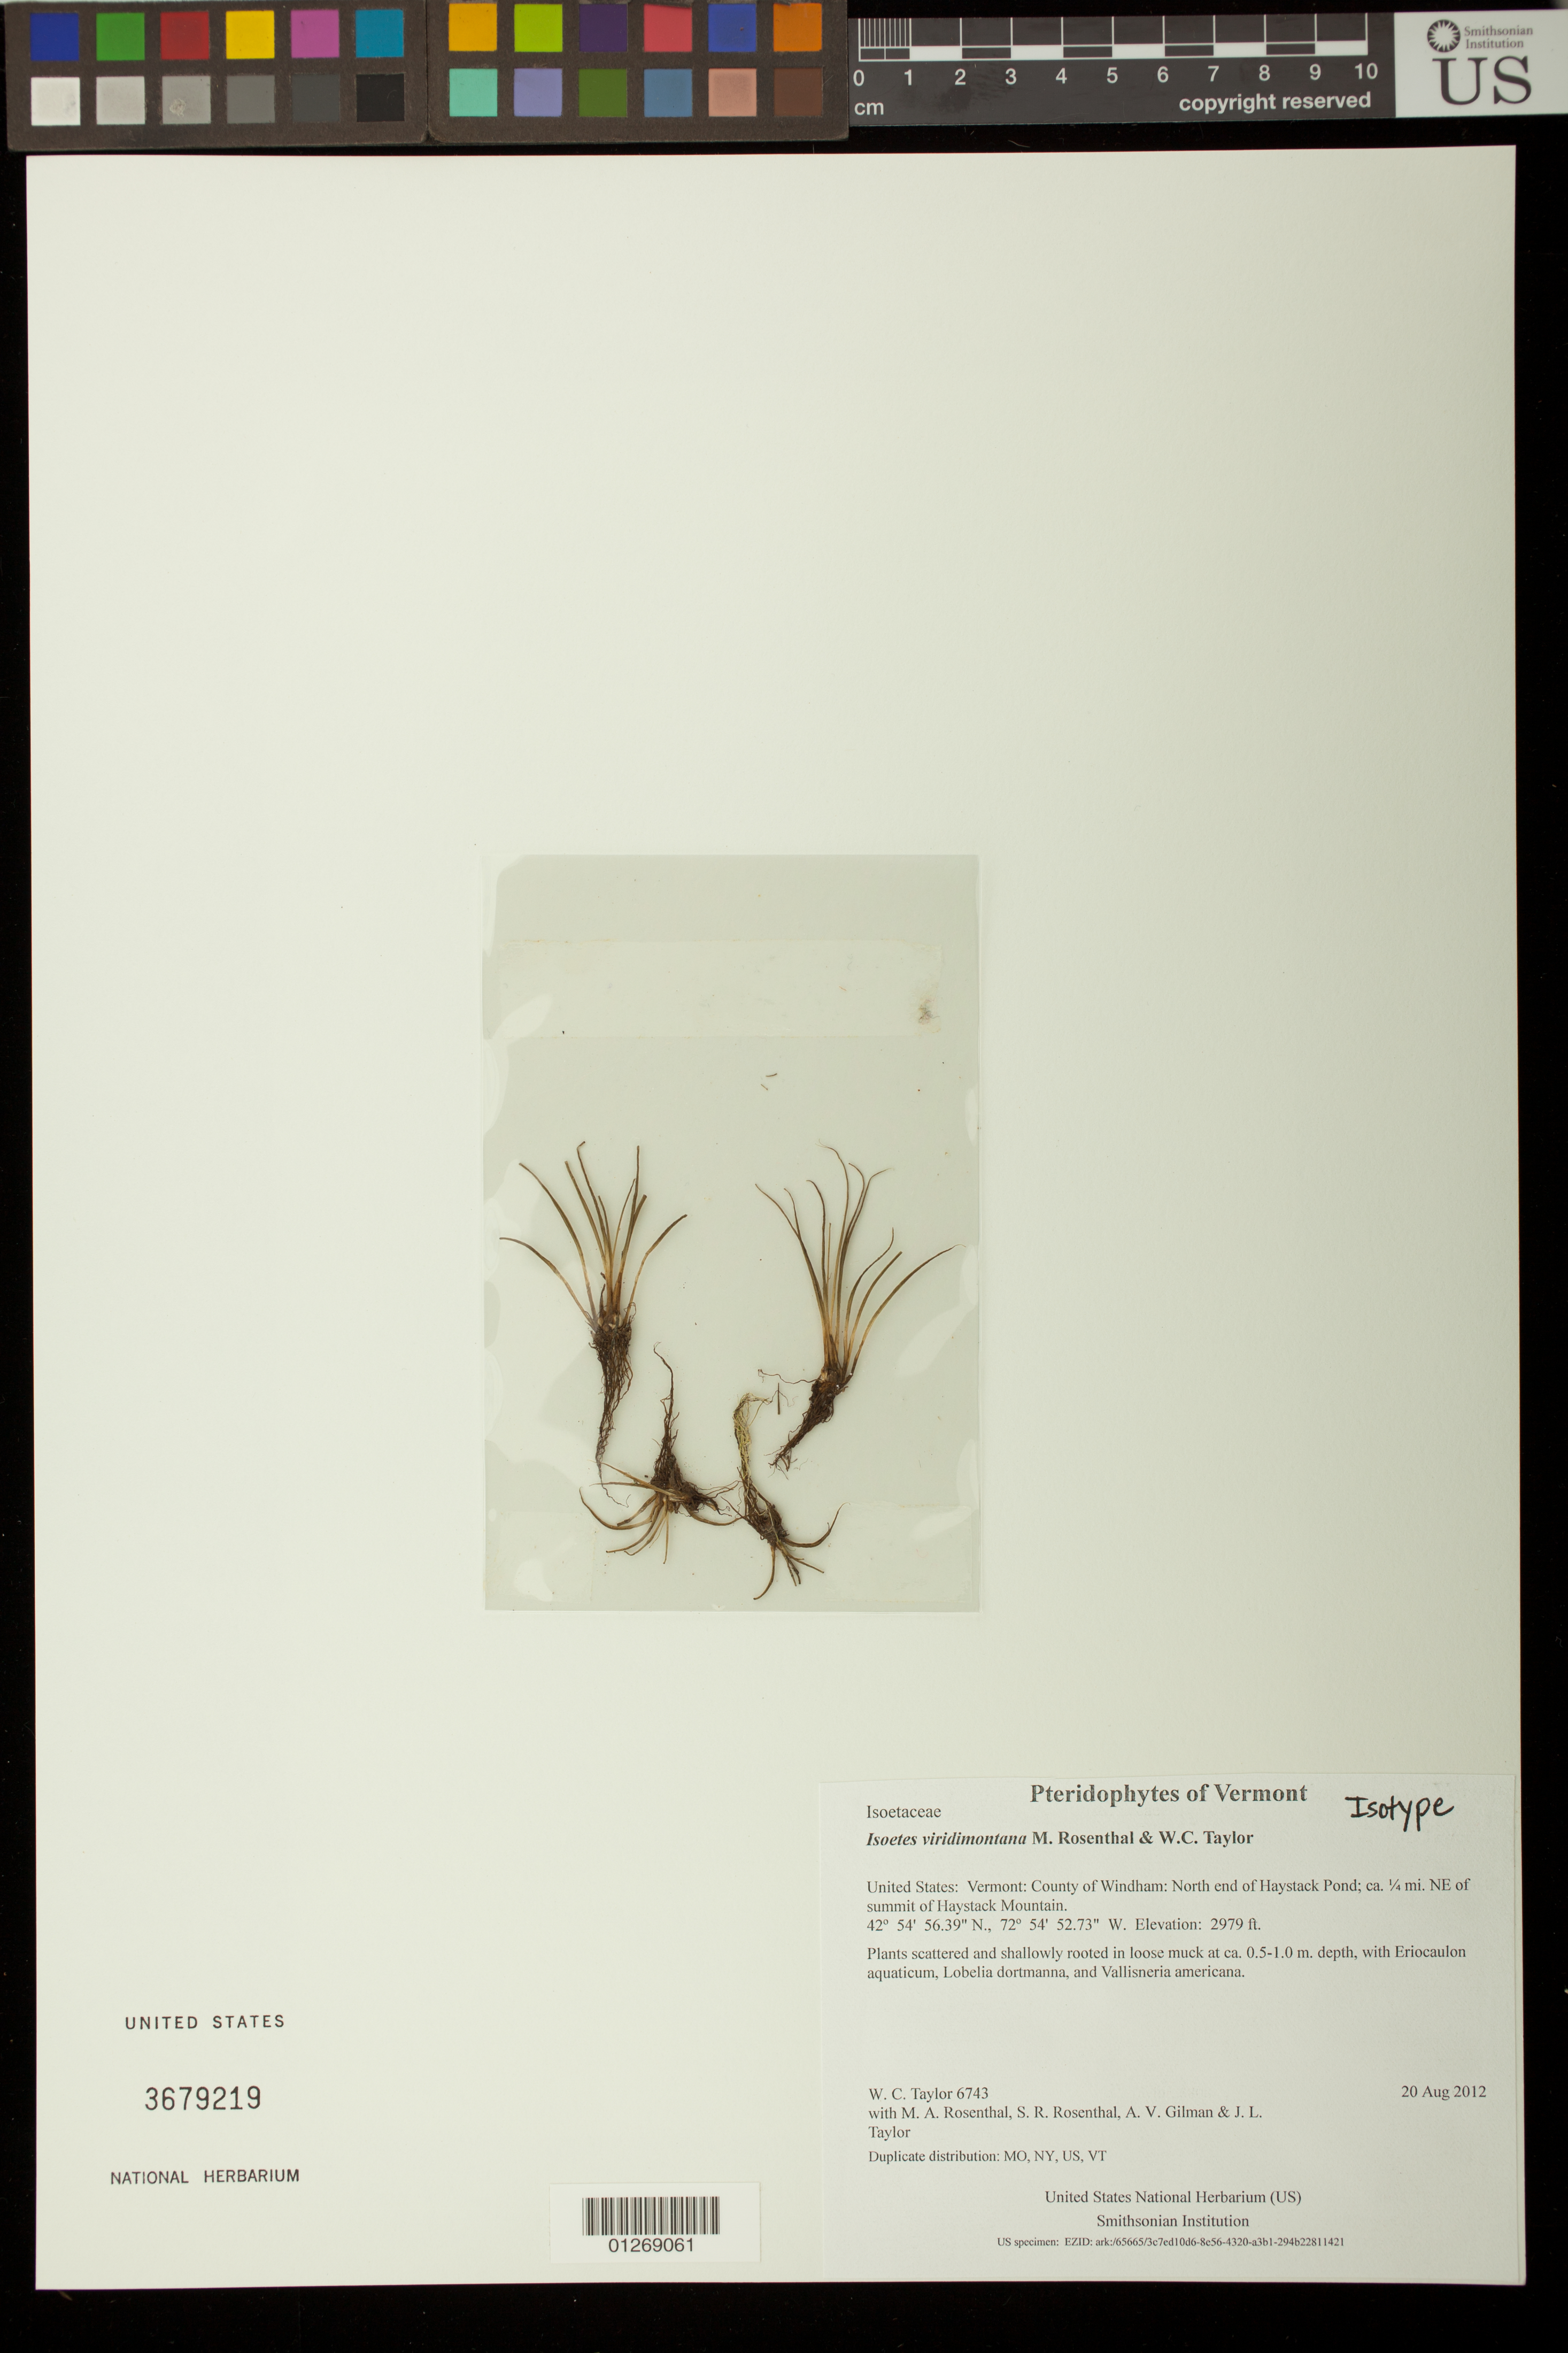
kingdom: Plantae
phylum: Tracheophyta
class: Lycopodiopsida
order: Isoetales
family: Isoetaceae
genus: Isoetes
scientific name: Isoetes viridimontana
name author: M.A. Rosenthal & W.C. Taylor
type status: Isotype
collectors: W. C. Taylor, M. A. Rosenthal, S. R. Rosenthal, A. V. Gilman & J. L. Taylor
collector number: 6743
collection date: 2012-08-20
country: United States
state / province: Vermont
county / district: Windham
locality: County of Windham: North end of Haystack Pond; ca. ¼ mi. NE of summit of Haystack Mountain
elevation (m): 908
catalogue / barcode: US 3679219